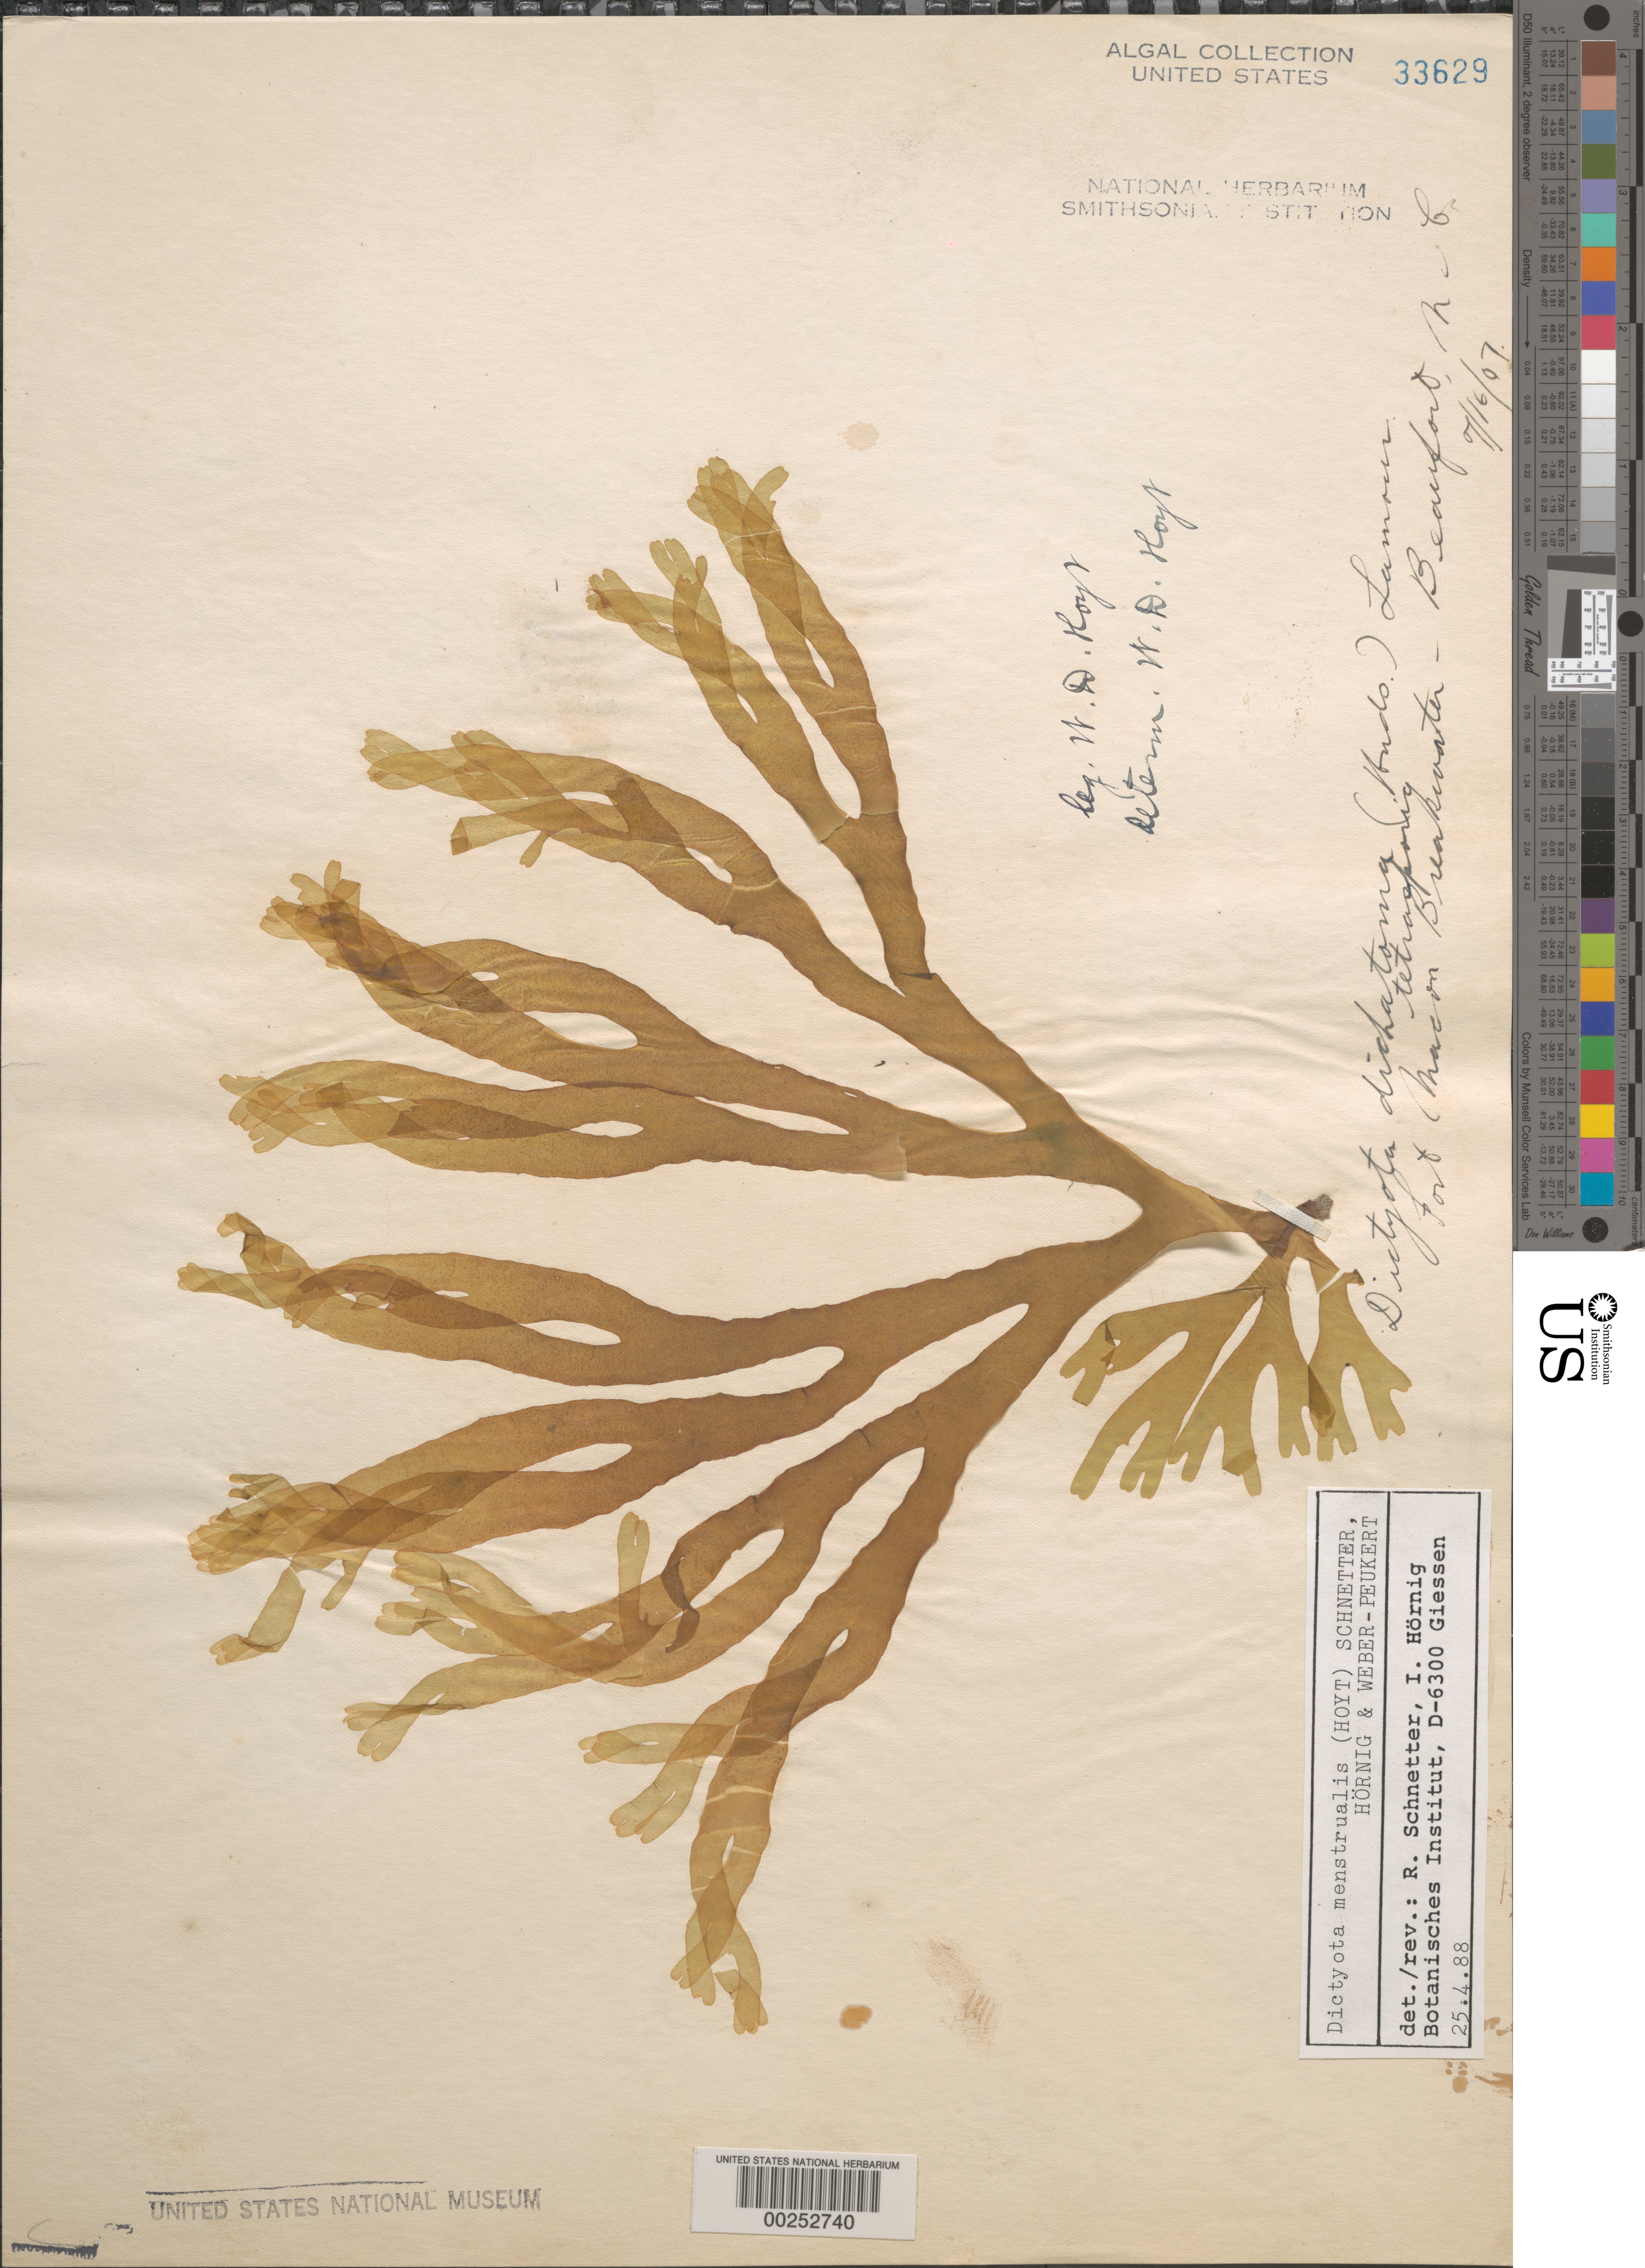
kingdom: Chromista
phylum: Ochrophyta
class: Phaeophyceae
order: Dictyotales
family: Dictyotaceae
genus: Dictyota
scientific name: Dictyota menstrualis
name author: (Hoyt) Schnetter et al.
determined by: Schnetter, R.; Hörnig, I.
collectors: W. D. Hoyt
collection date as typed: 16 Jul 1907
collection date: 1907-07-16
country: United States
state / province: North Carolina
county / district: Carteret County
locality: Beaufort, Fort Macon breakwater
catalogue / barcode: US 33629